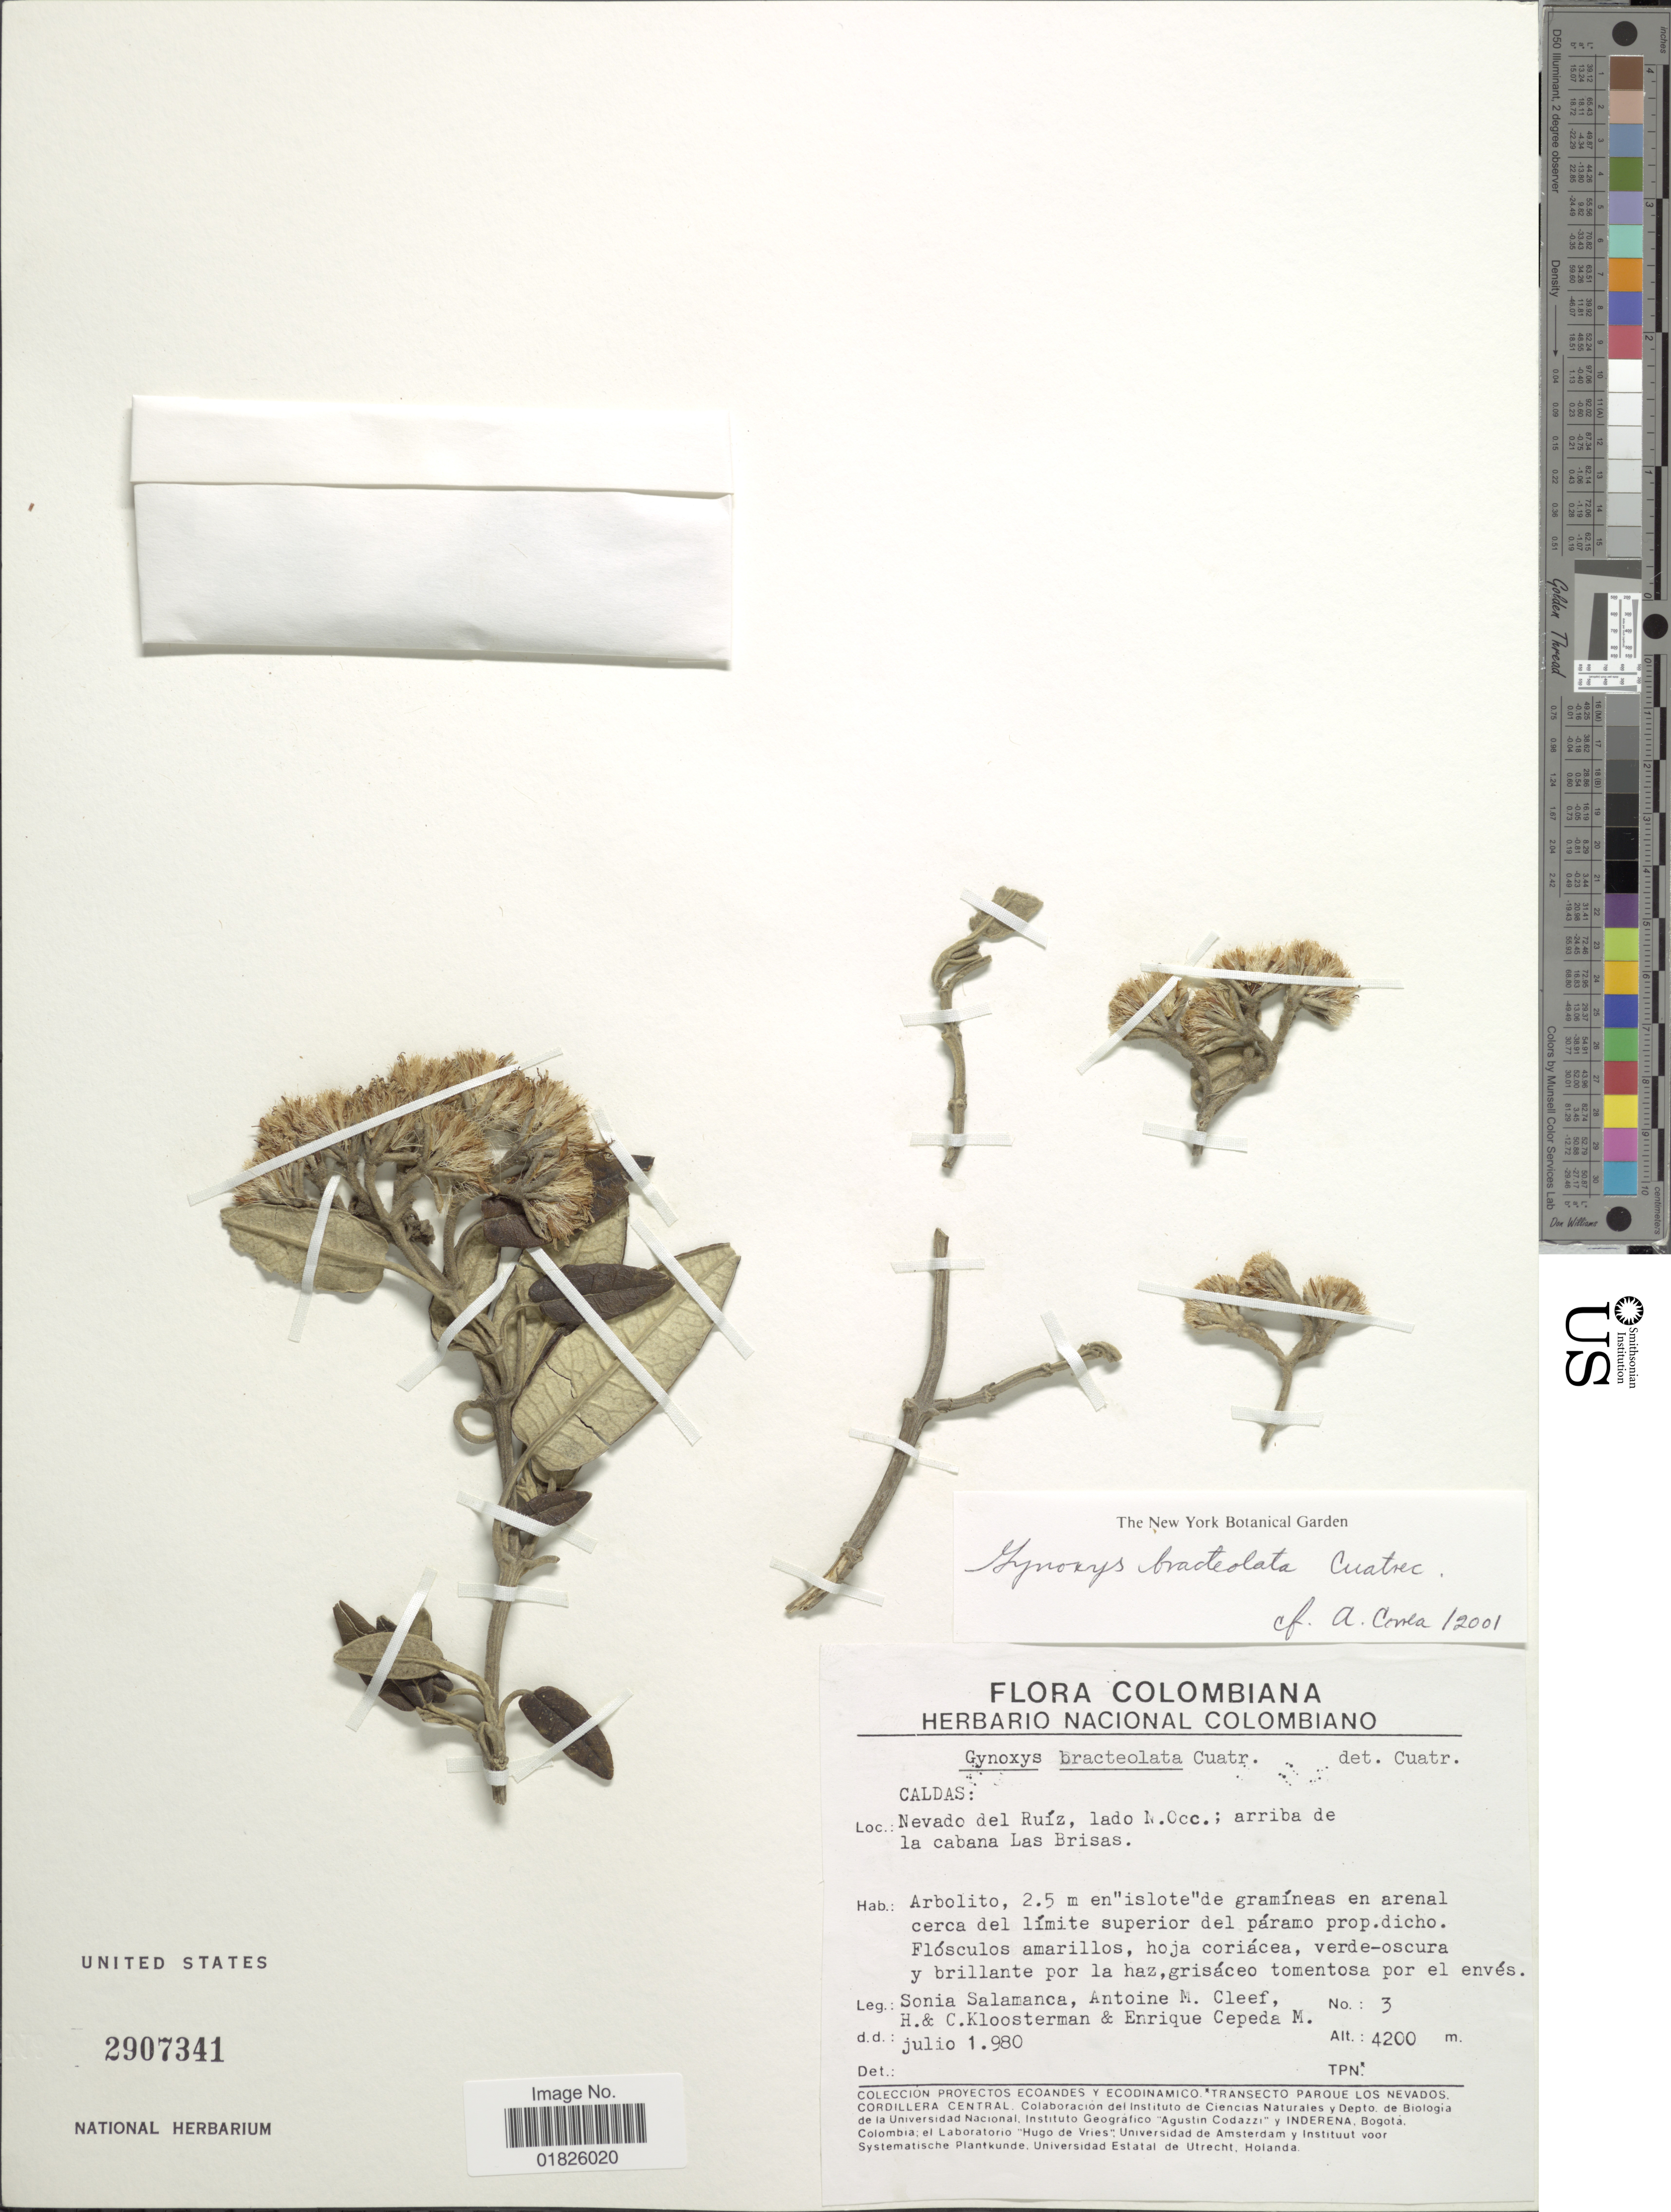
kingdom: Plantae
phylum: Tracheophyta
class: Magnoliopsida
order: Asterales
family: Asteraceae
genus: Gynoxys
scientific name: Gynoxys bracteolata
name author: Cuatrec.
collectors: S. Salamanca, A. M. Cleef, H. Kloosterman, C. Kloosterman & E. Cepeda M.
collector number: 3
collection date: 1980-07-01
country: Colombia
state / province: Caldas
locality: Nevado del Ruiz, lado N. Occ. : arriba de la caban Las Brisas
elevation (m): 4200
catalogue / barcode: US 2907341